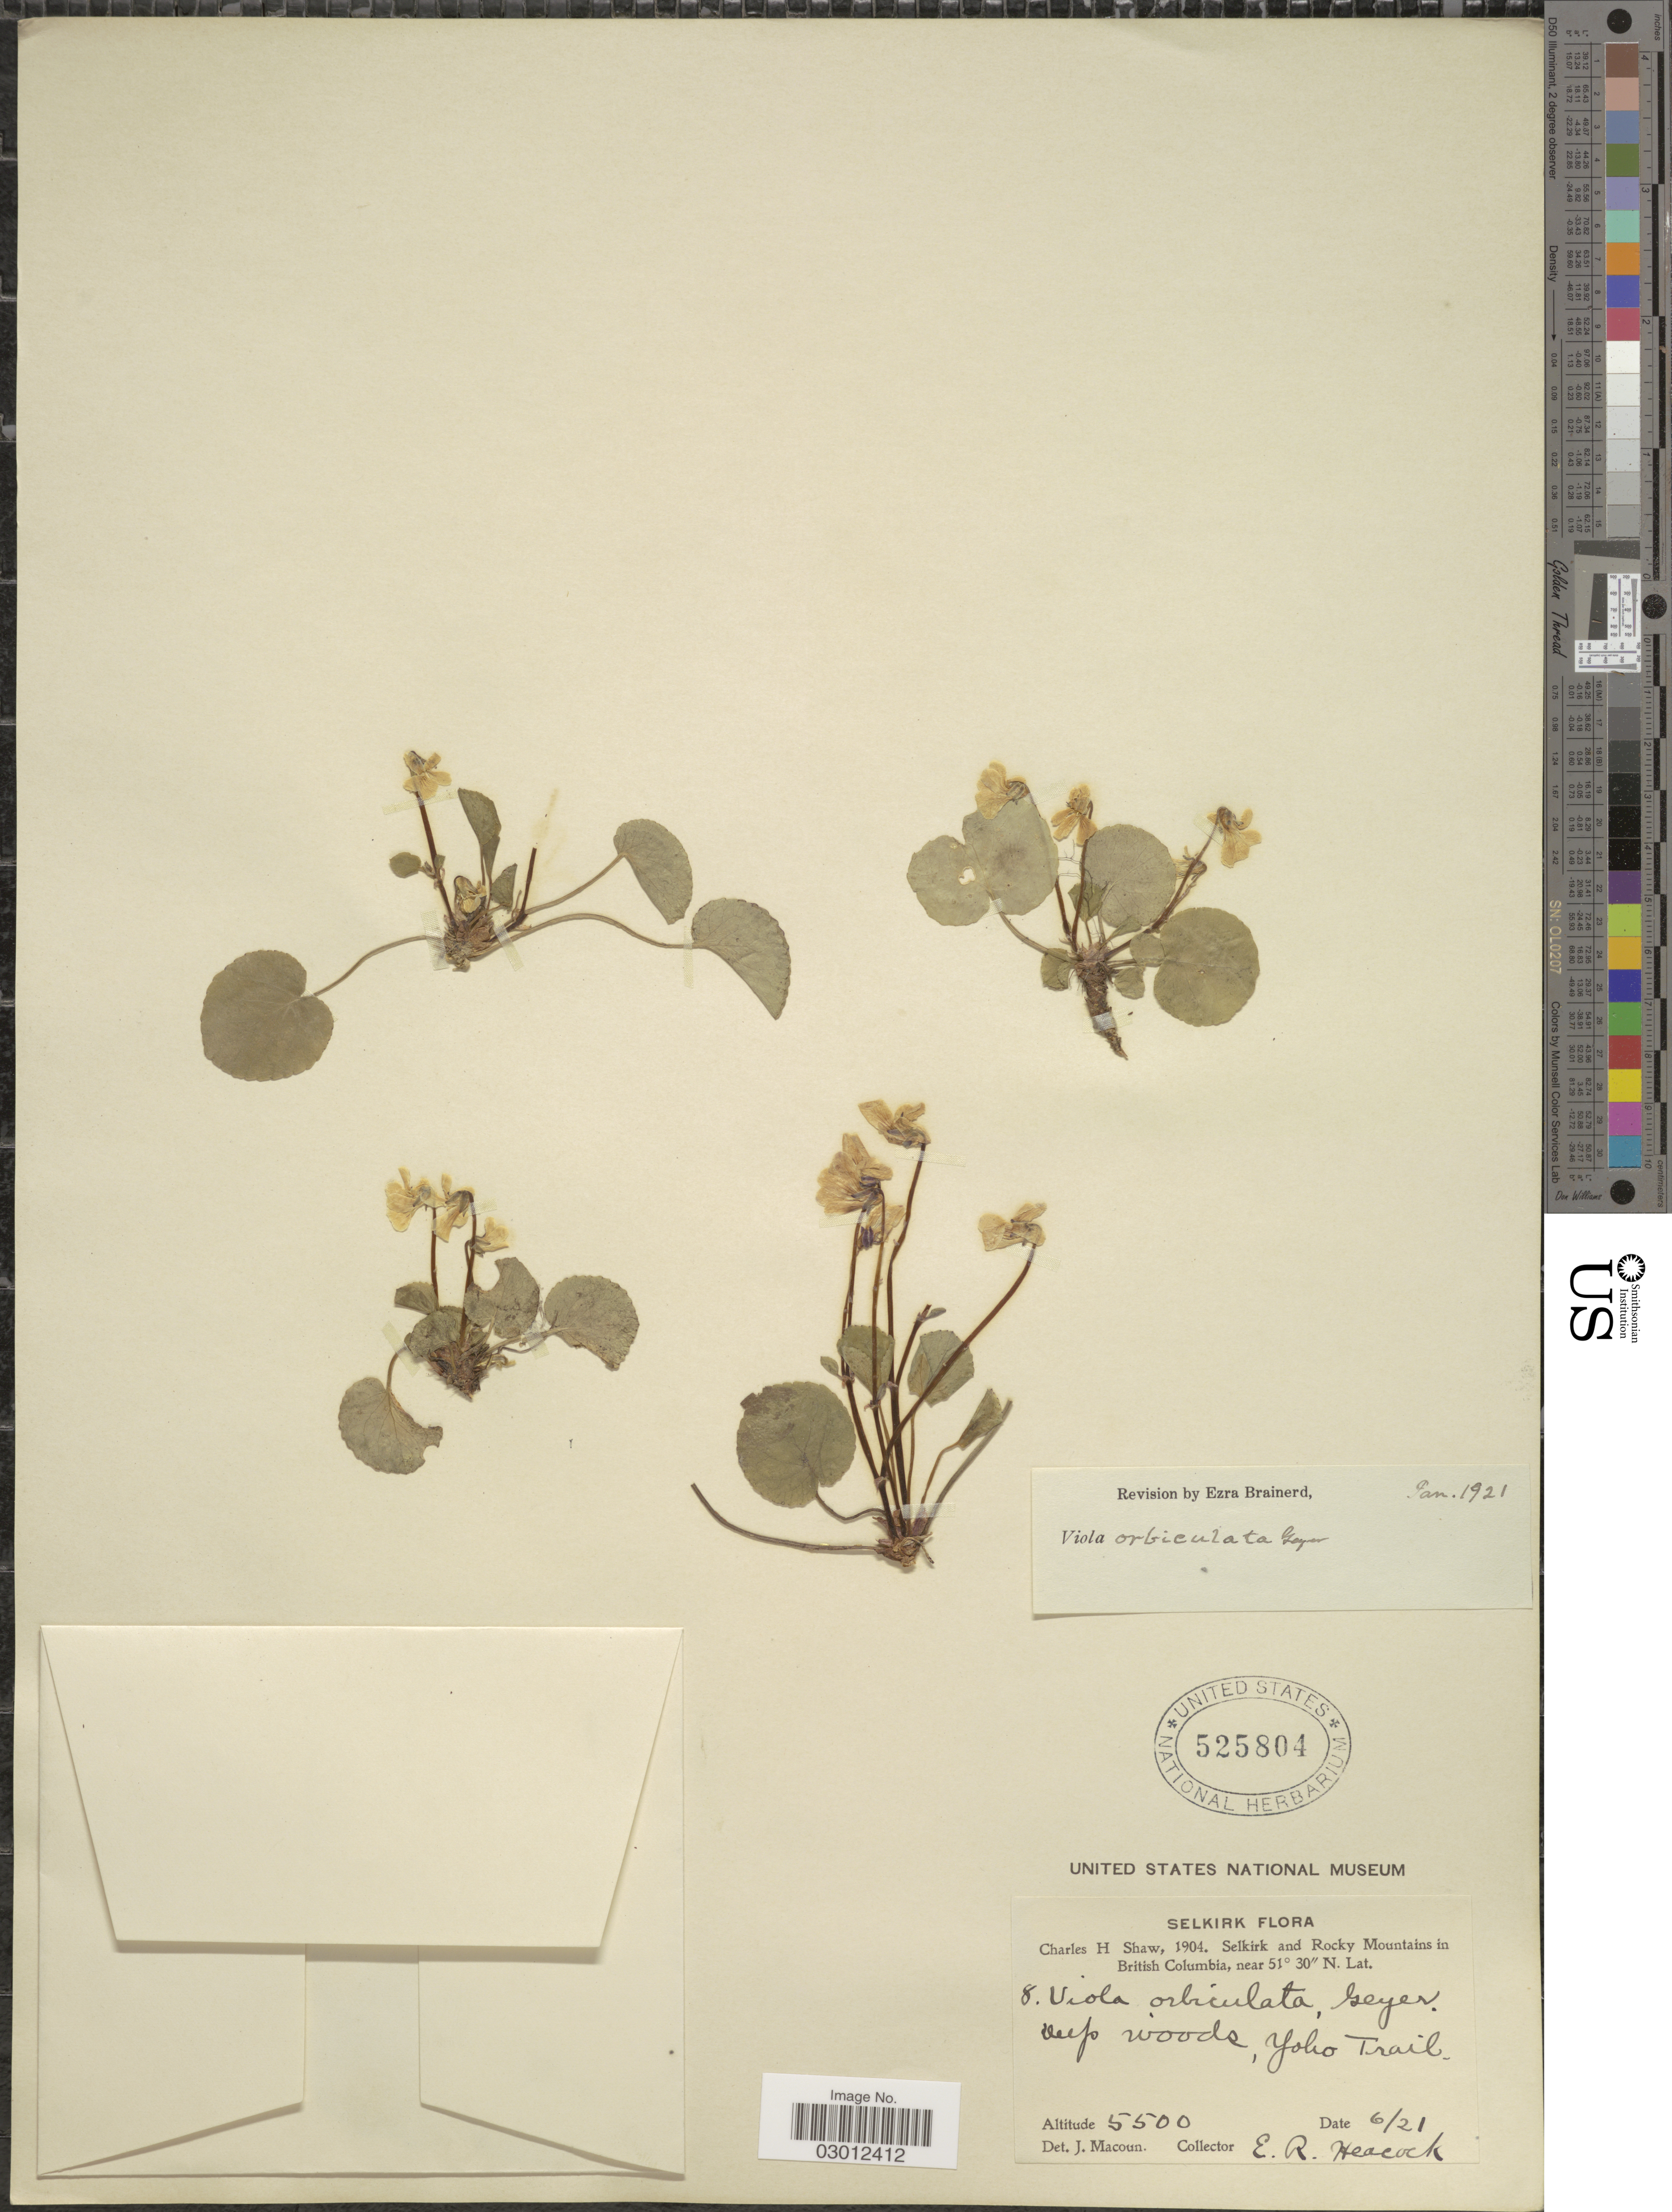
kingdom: Plantae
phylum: Tracheophyta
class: Magnoliopsida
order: Malpighiales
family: Violaceae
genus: Viola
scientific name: Viola orbiculata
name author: Geyer ex Hook.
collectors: C. H. Shaw & E. Heacock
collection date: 1904-06-21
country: Canada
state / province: British Columbia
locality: Selkirk and Rocky Mountains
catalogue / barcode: US 525804